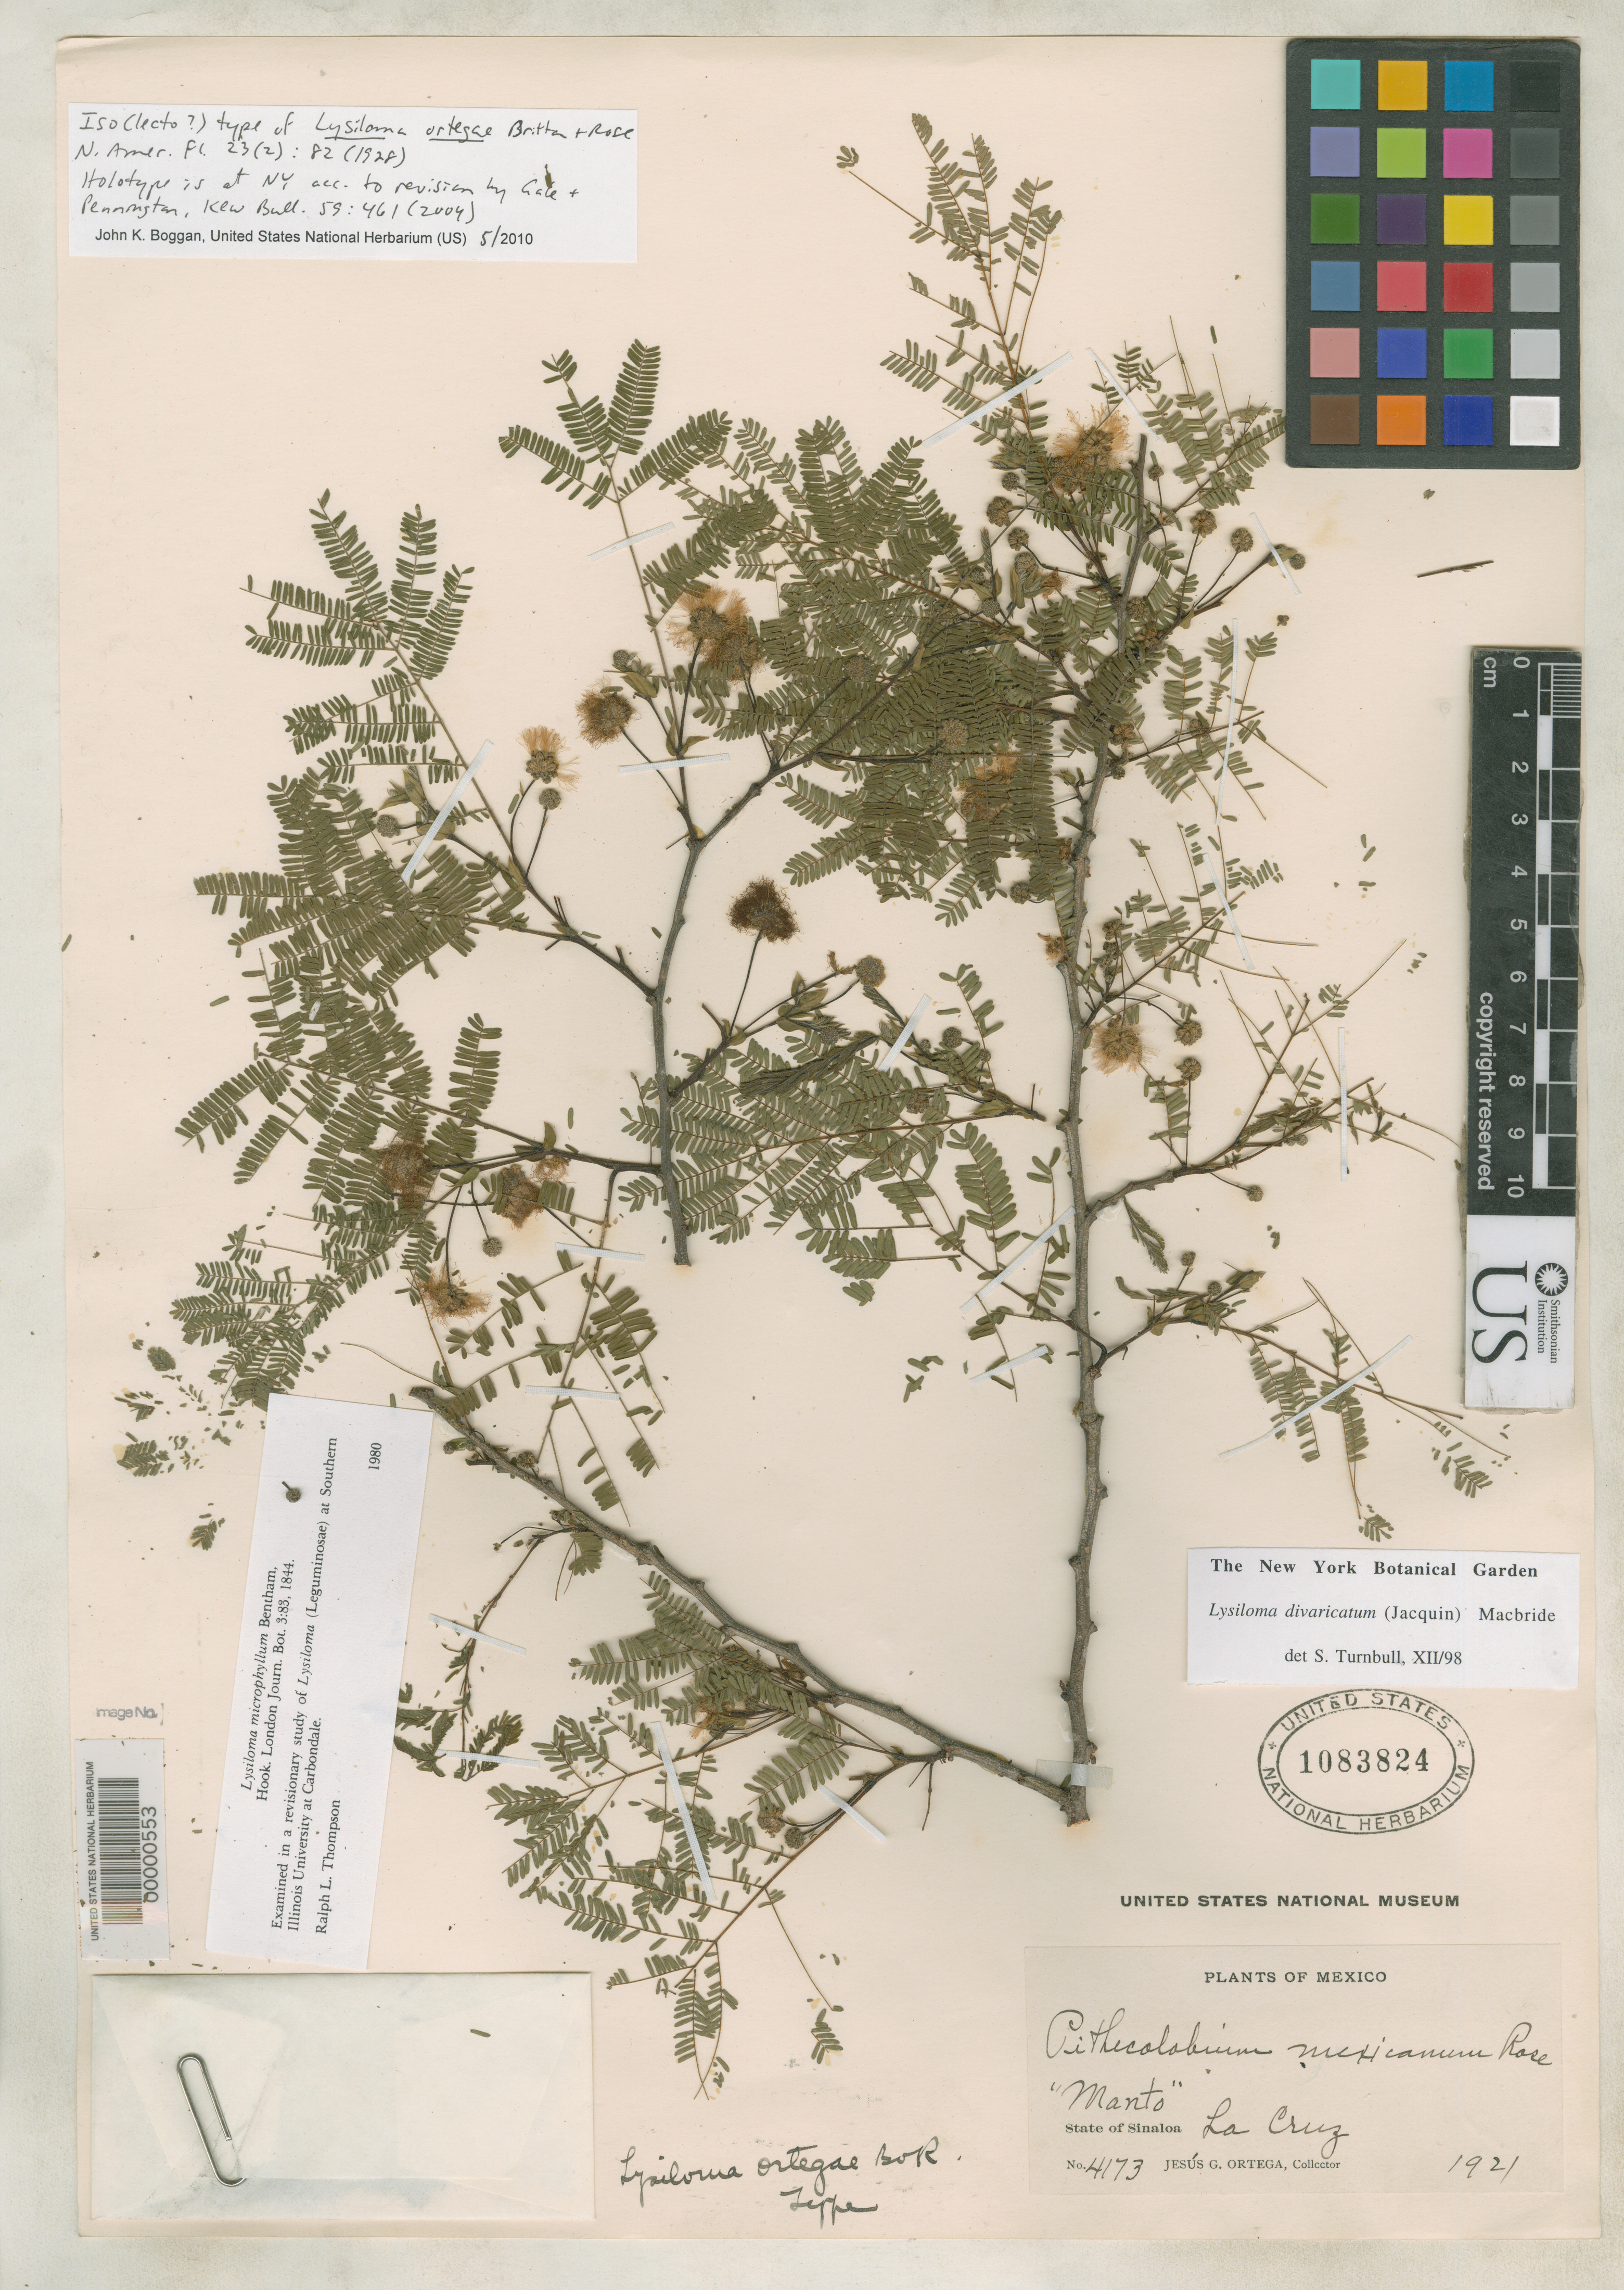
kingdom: Plantae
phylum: Tracheophyta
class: Magnoliopsida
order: Fabales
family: Fabaceae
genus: Lysiloma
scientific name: Lysiloma ortegae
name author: Britton & Rose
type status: Isotype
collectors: J. Ortega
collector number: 4173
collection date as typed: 1921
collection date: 1921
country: Mexico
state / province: Sinaloa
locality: La Cruz, Manto.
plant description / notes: Annotated as "type" in unknown hand. Holotype is at NY acc. to revision by Gale & Pennington, Kew. Bull. 59: 461 (2004) [=effective lectotypification?].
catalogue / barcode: US 1083824